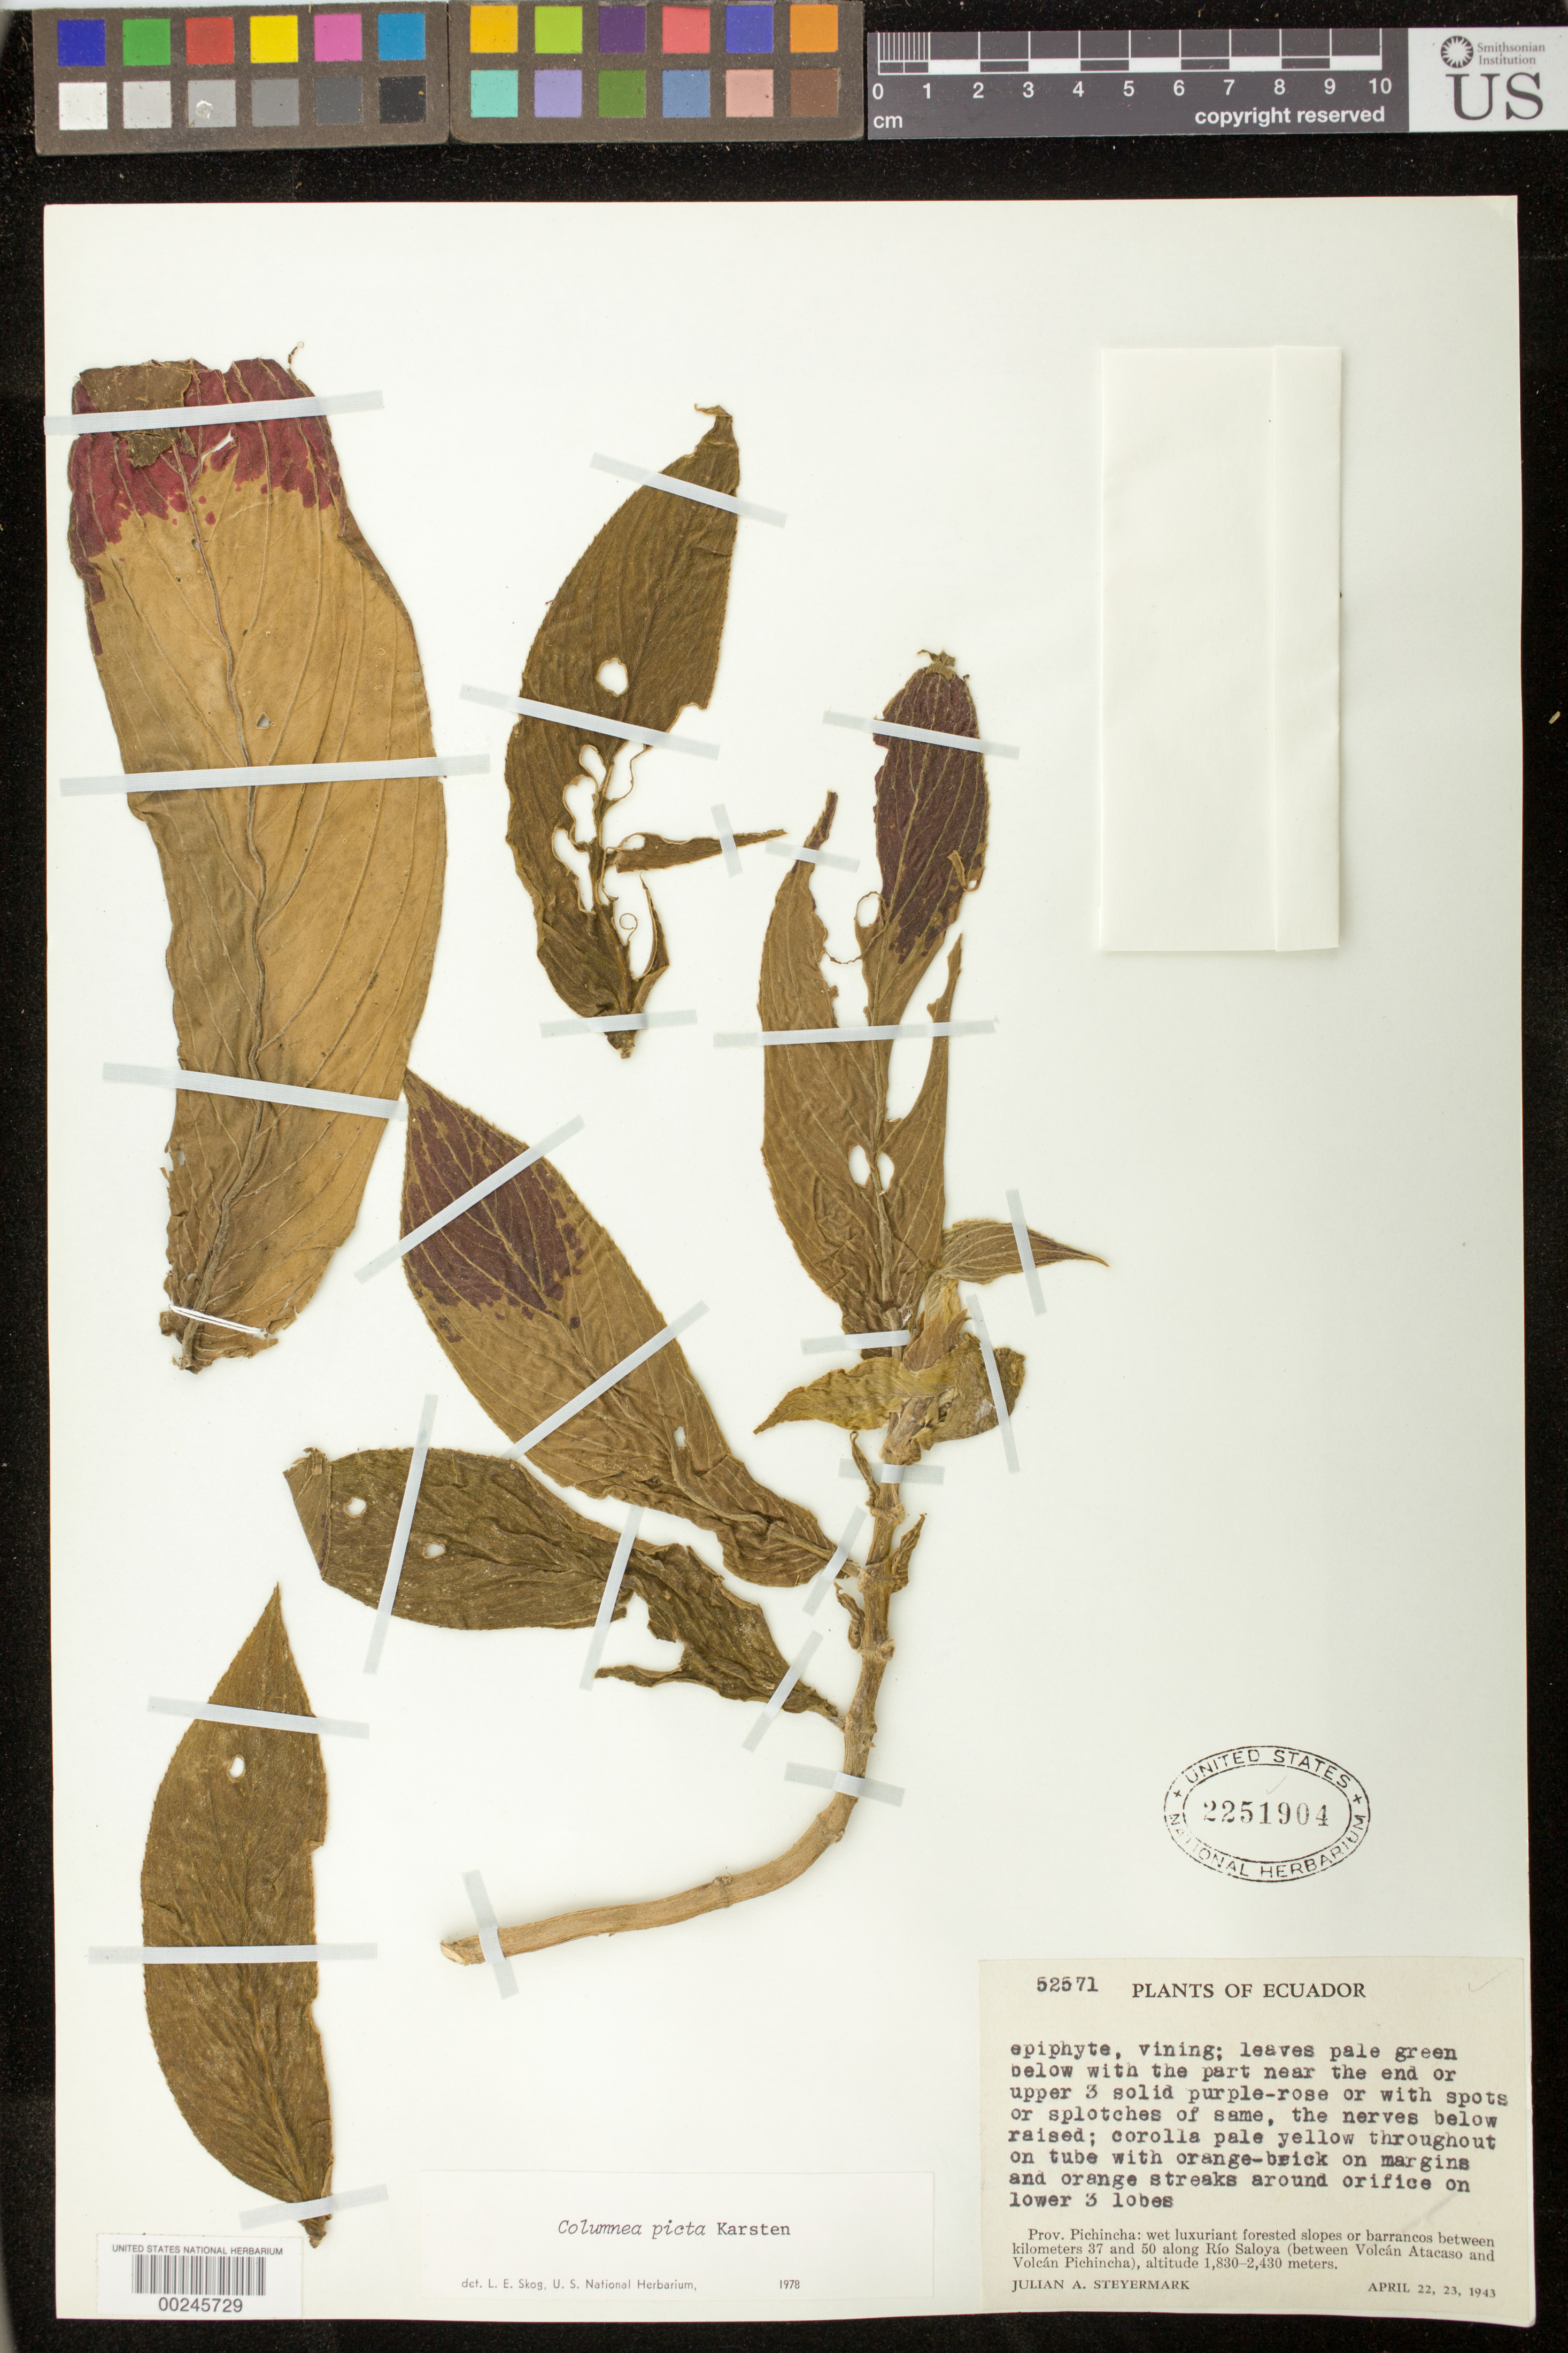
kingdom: Plantae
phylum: Tracheophyta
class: Magnoliopsida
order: Lamiales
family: Gesneriaceae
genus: Columnea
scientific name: Columnea karsteniana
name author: Singh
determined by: Skog, Laurence E.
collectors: J. Steyermark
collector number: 52571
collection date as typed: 22-23 Apr 1943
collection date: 1943-04-22/1943-04-23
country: Ecuador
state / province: Pichincha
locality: Between km 37 and 50 along Rio Saloya (between Volcan Atacaso and Volcan Pichincha)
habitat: Wet luxuriant forested slopes or barrancos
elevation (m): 1830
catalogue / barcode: US 2251904